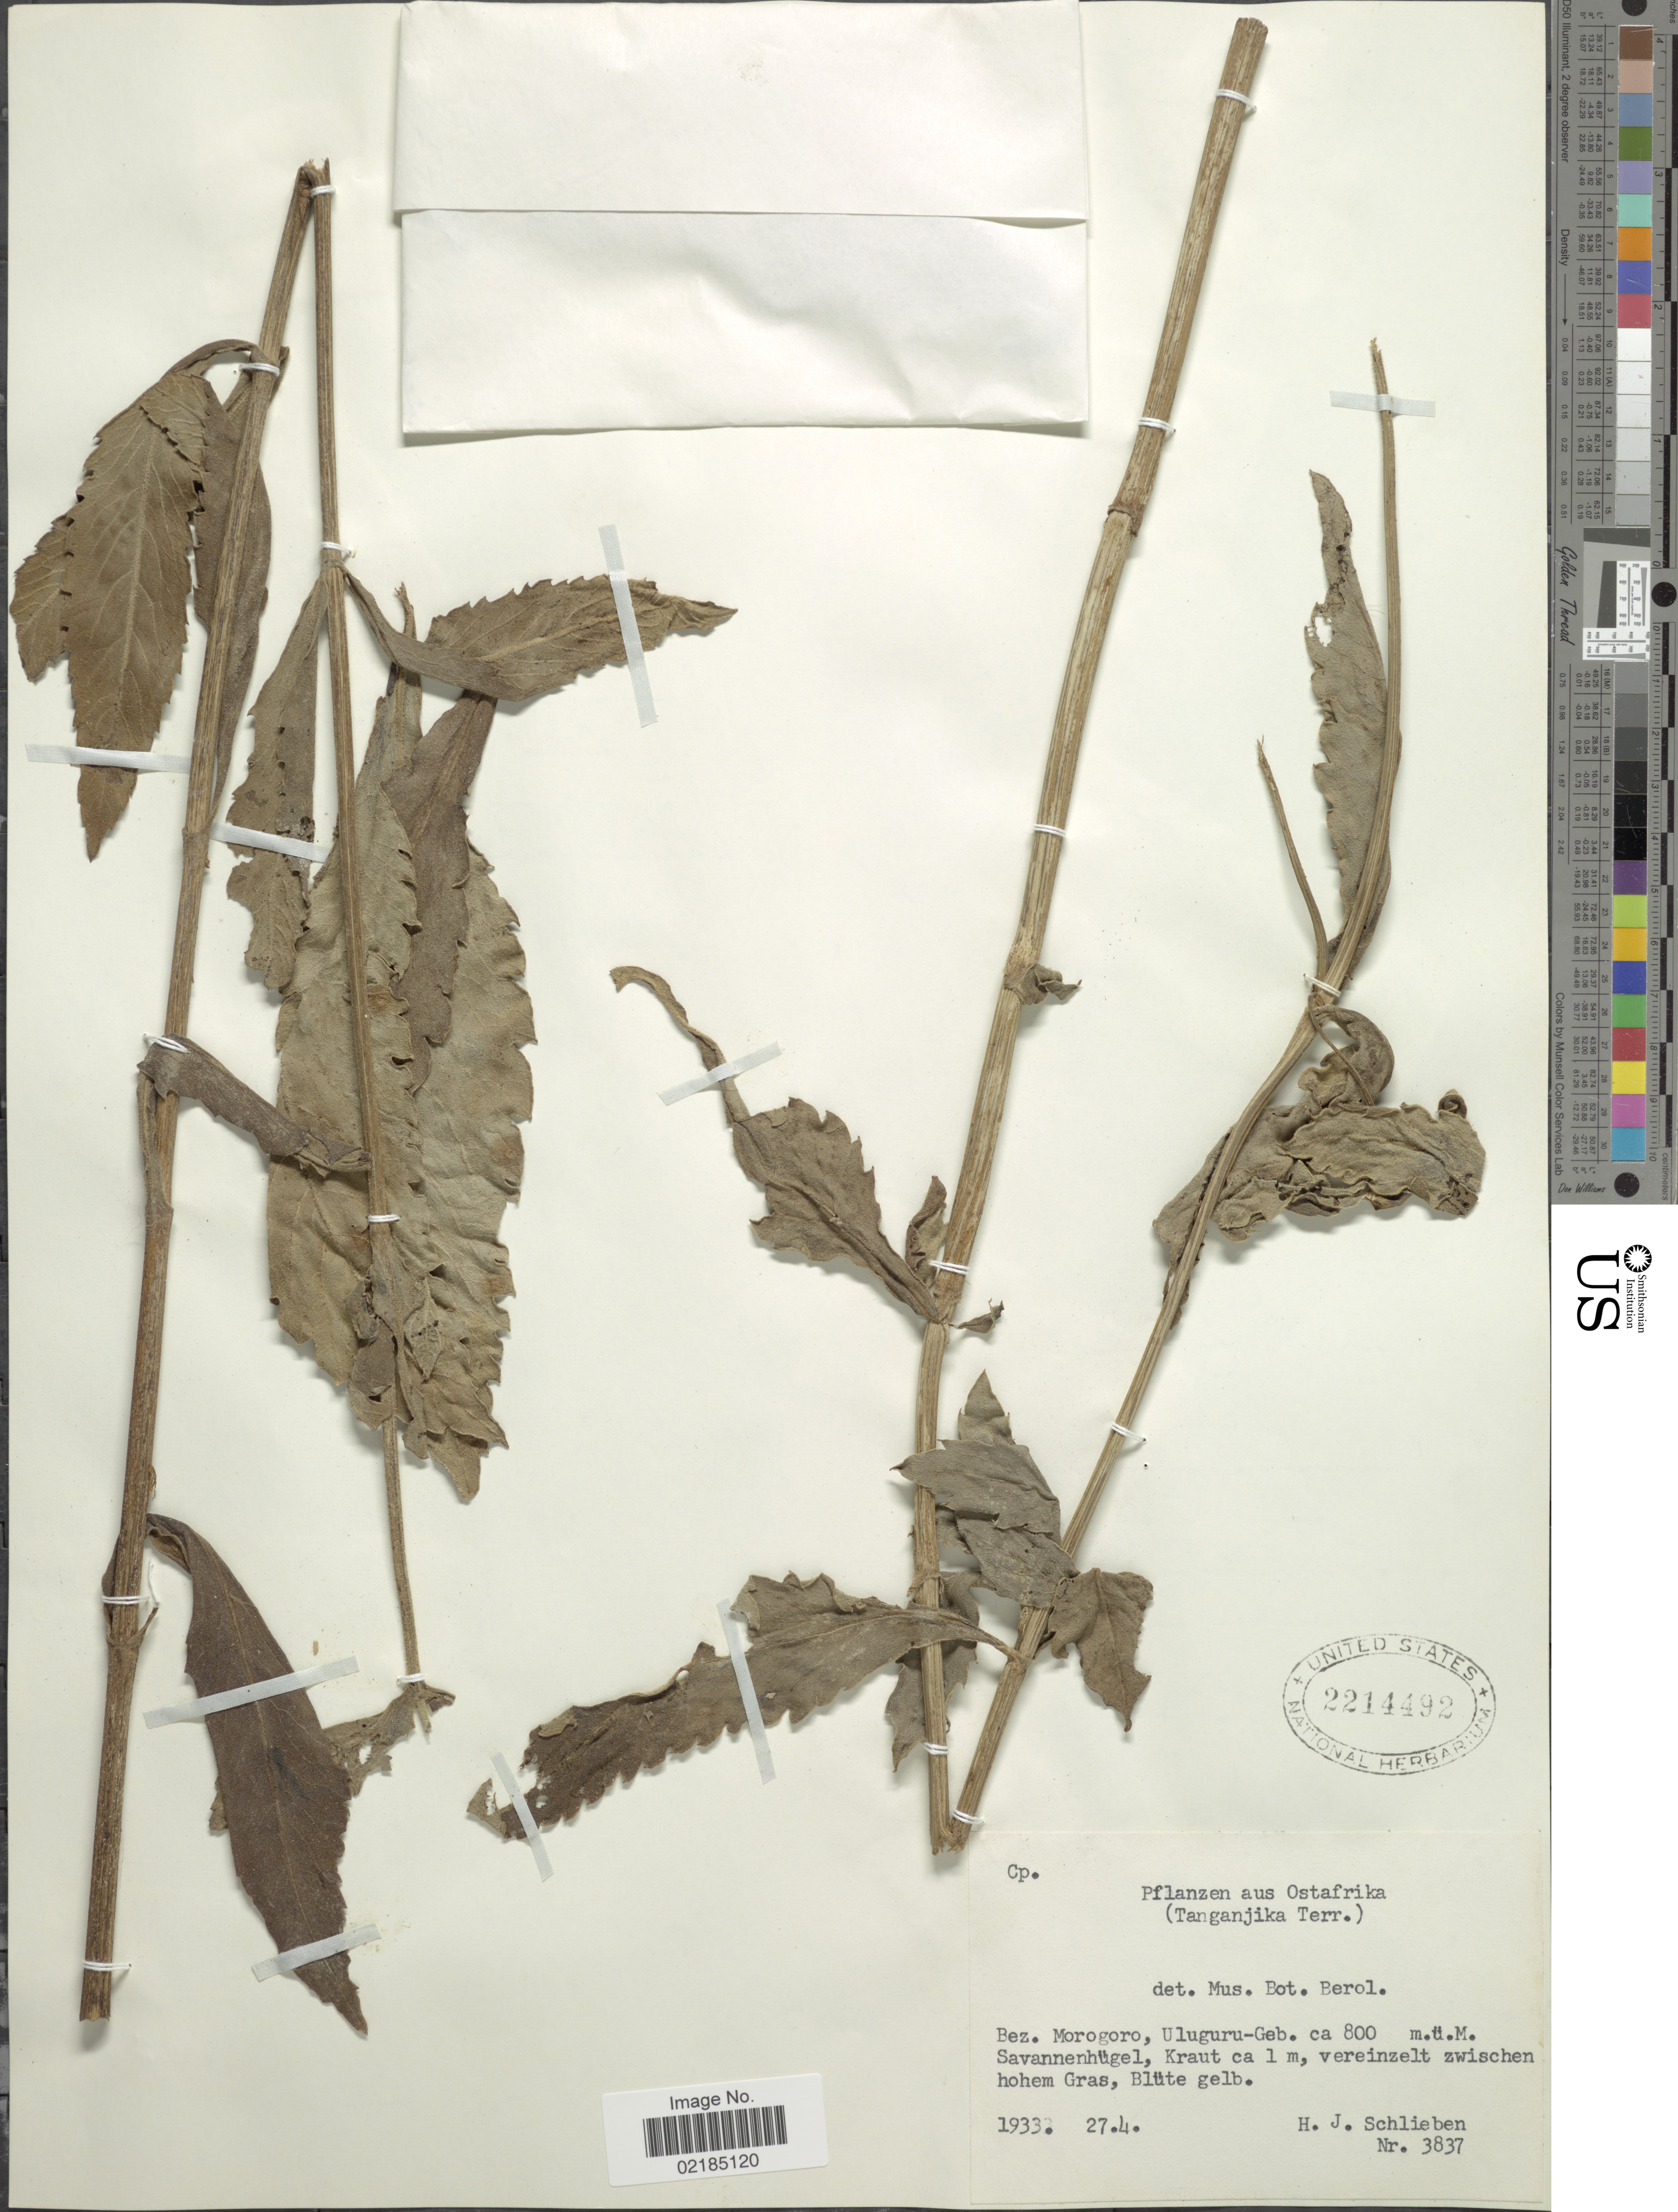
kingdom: Plantae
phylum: Tracheophyta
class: Magnoliopsida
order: Asterales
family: Asteraceae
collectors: H. J. Schlieben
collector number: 3837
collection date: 1933-04-27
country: Tanzania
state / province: Morogoro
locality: Ostafrika. (Tanganjika Terr.). Bez. Morogoro, Uluguru-Geb. Savannenhügel, Kraut ca 1 m, vereinzelt zwischen hohem Gras, Blüte gelb.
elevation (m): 800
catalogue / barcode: US 2214492